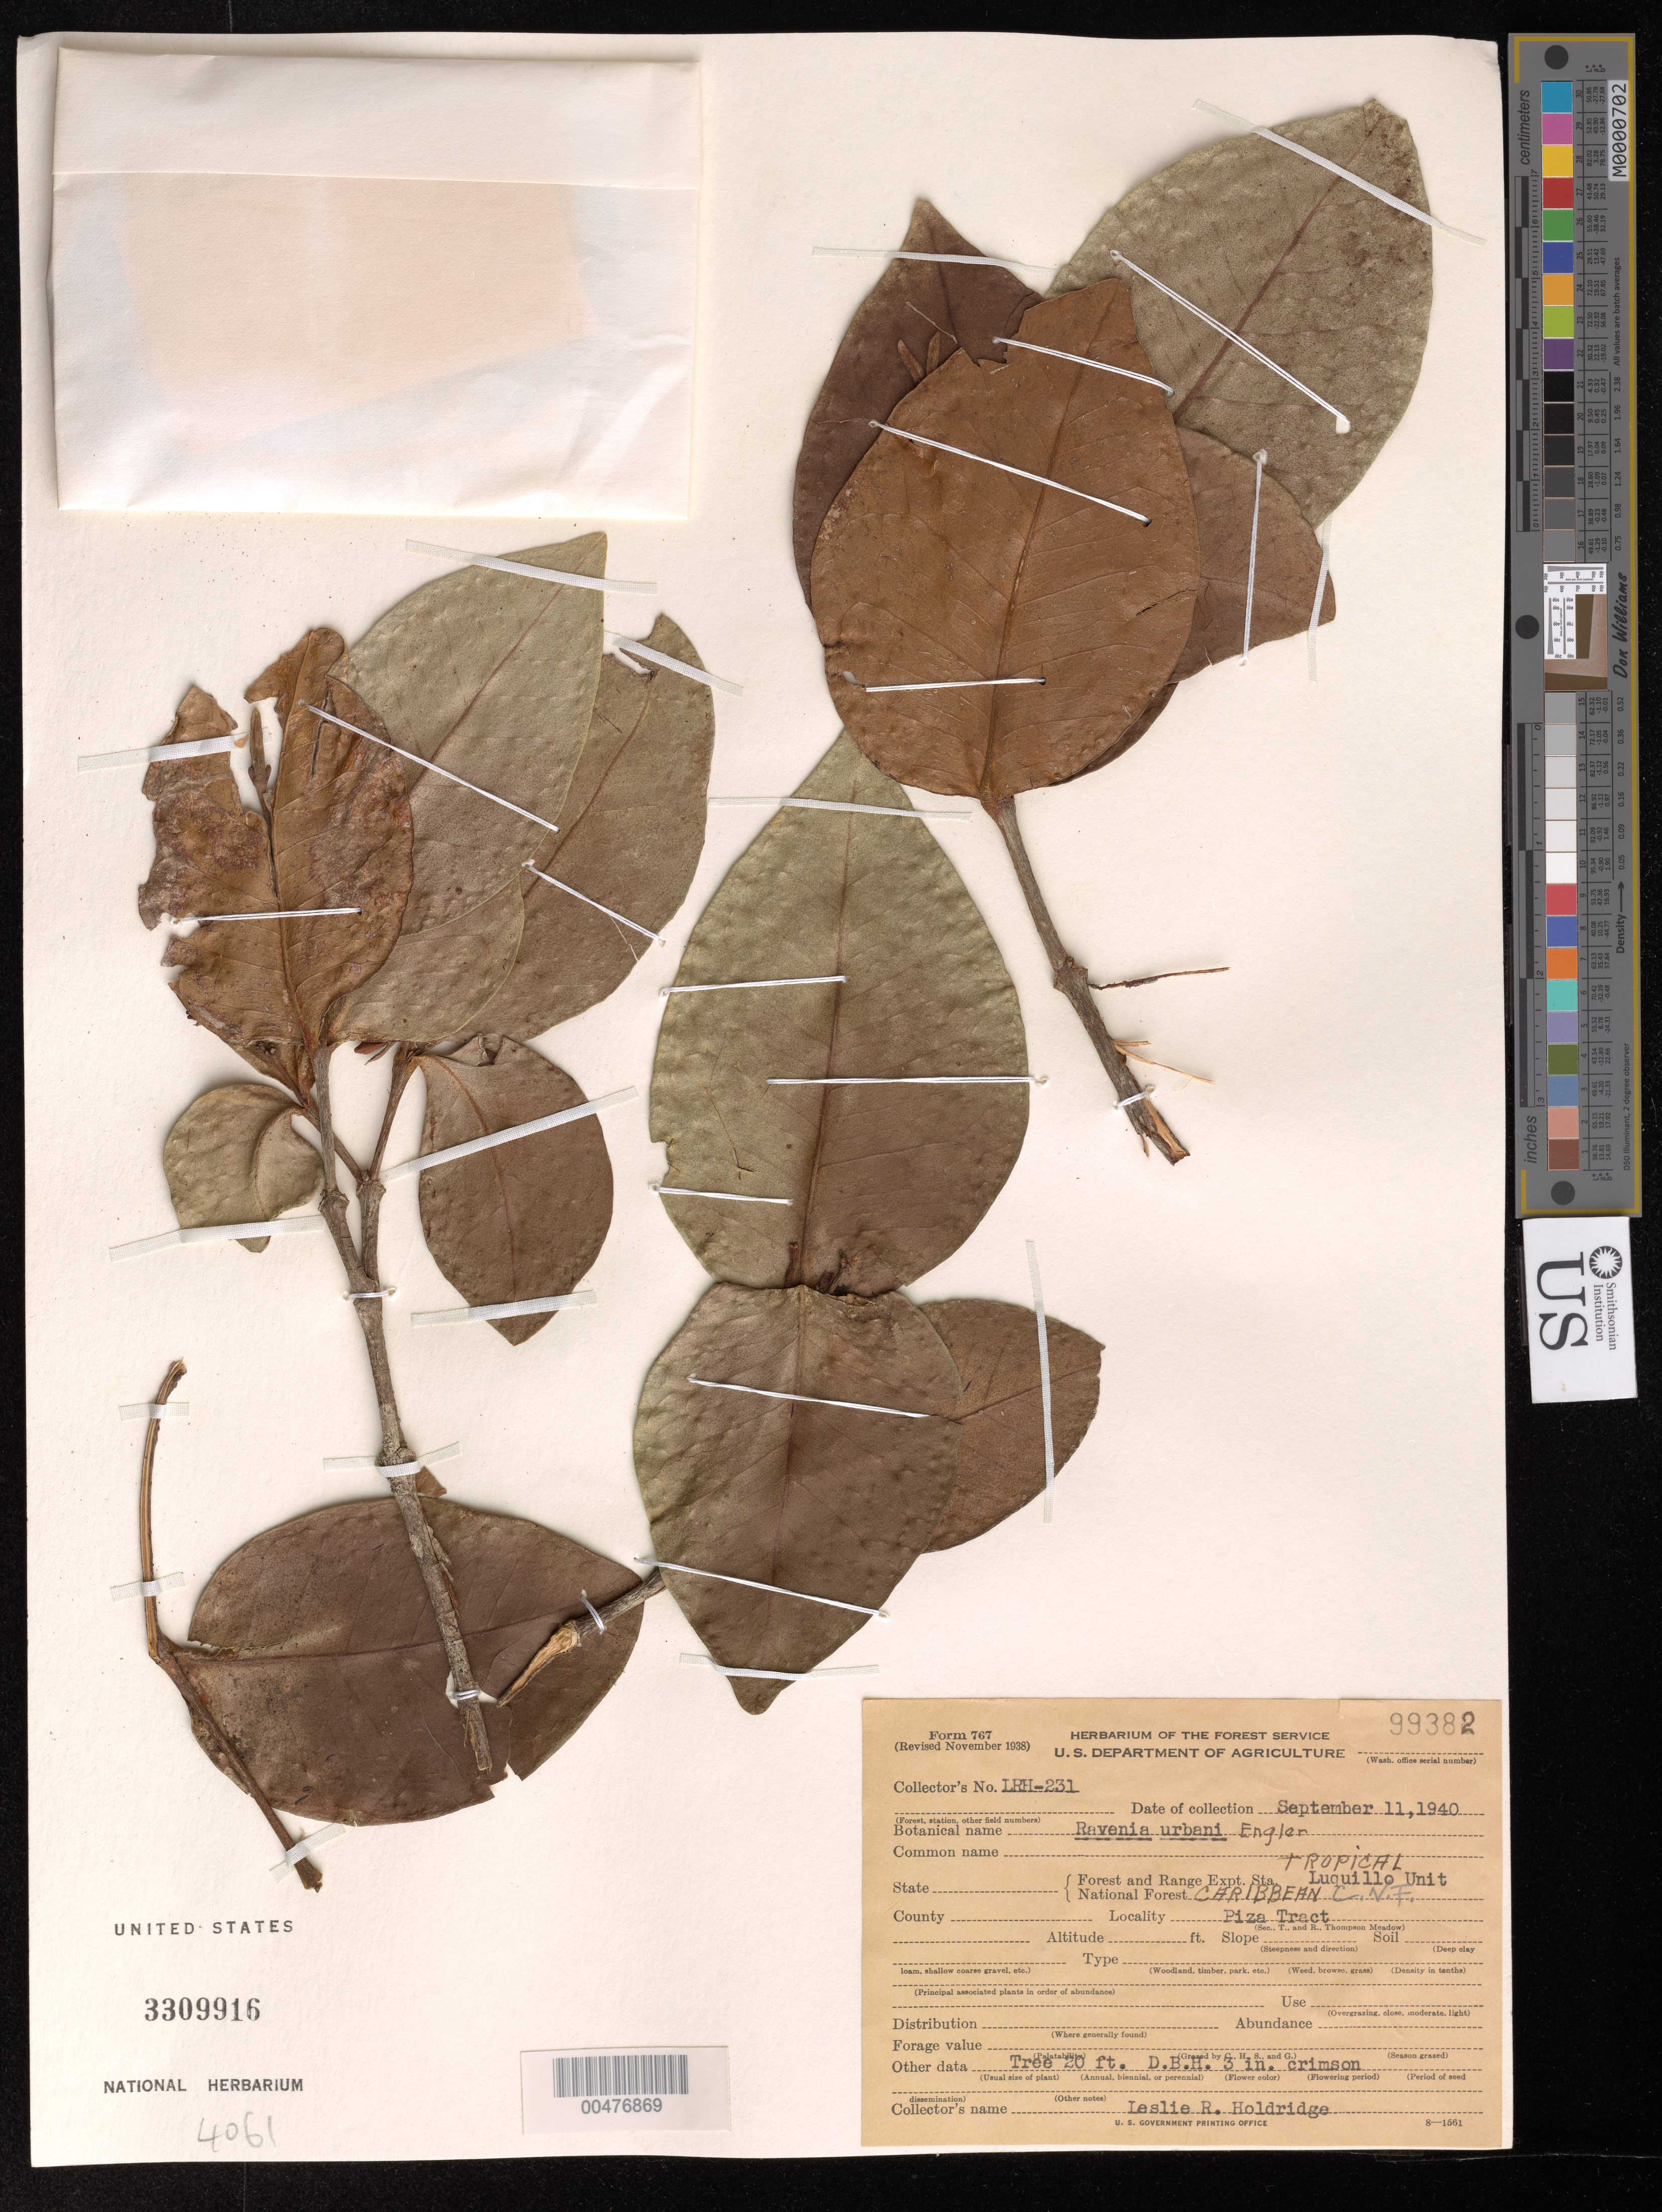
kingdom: Plantae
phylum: Tracheophyta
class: Magnoliopsida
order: Sapindales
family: Rutaceae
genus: Ravenia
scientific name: Ravenia urbani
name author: Engl.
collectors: L. Holdridge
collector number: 231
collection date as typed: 11 Sep 1940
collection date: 1940-09-11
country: Puerto Rico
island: Greater Antilles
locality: Caribbean National Forest: Piza Tract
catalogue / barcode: US 3309916